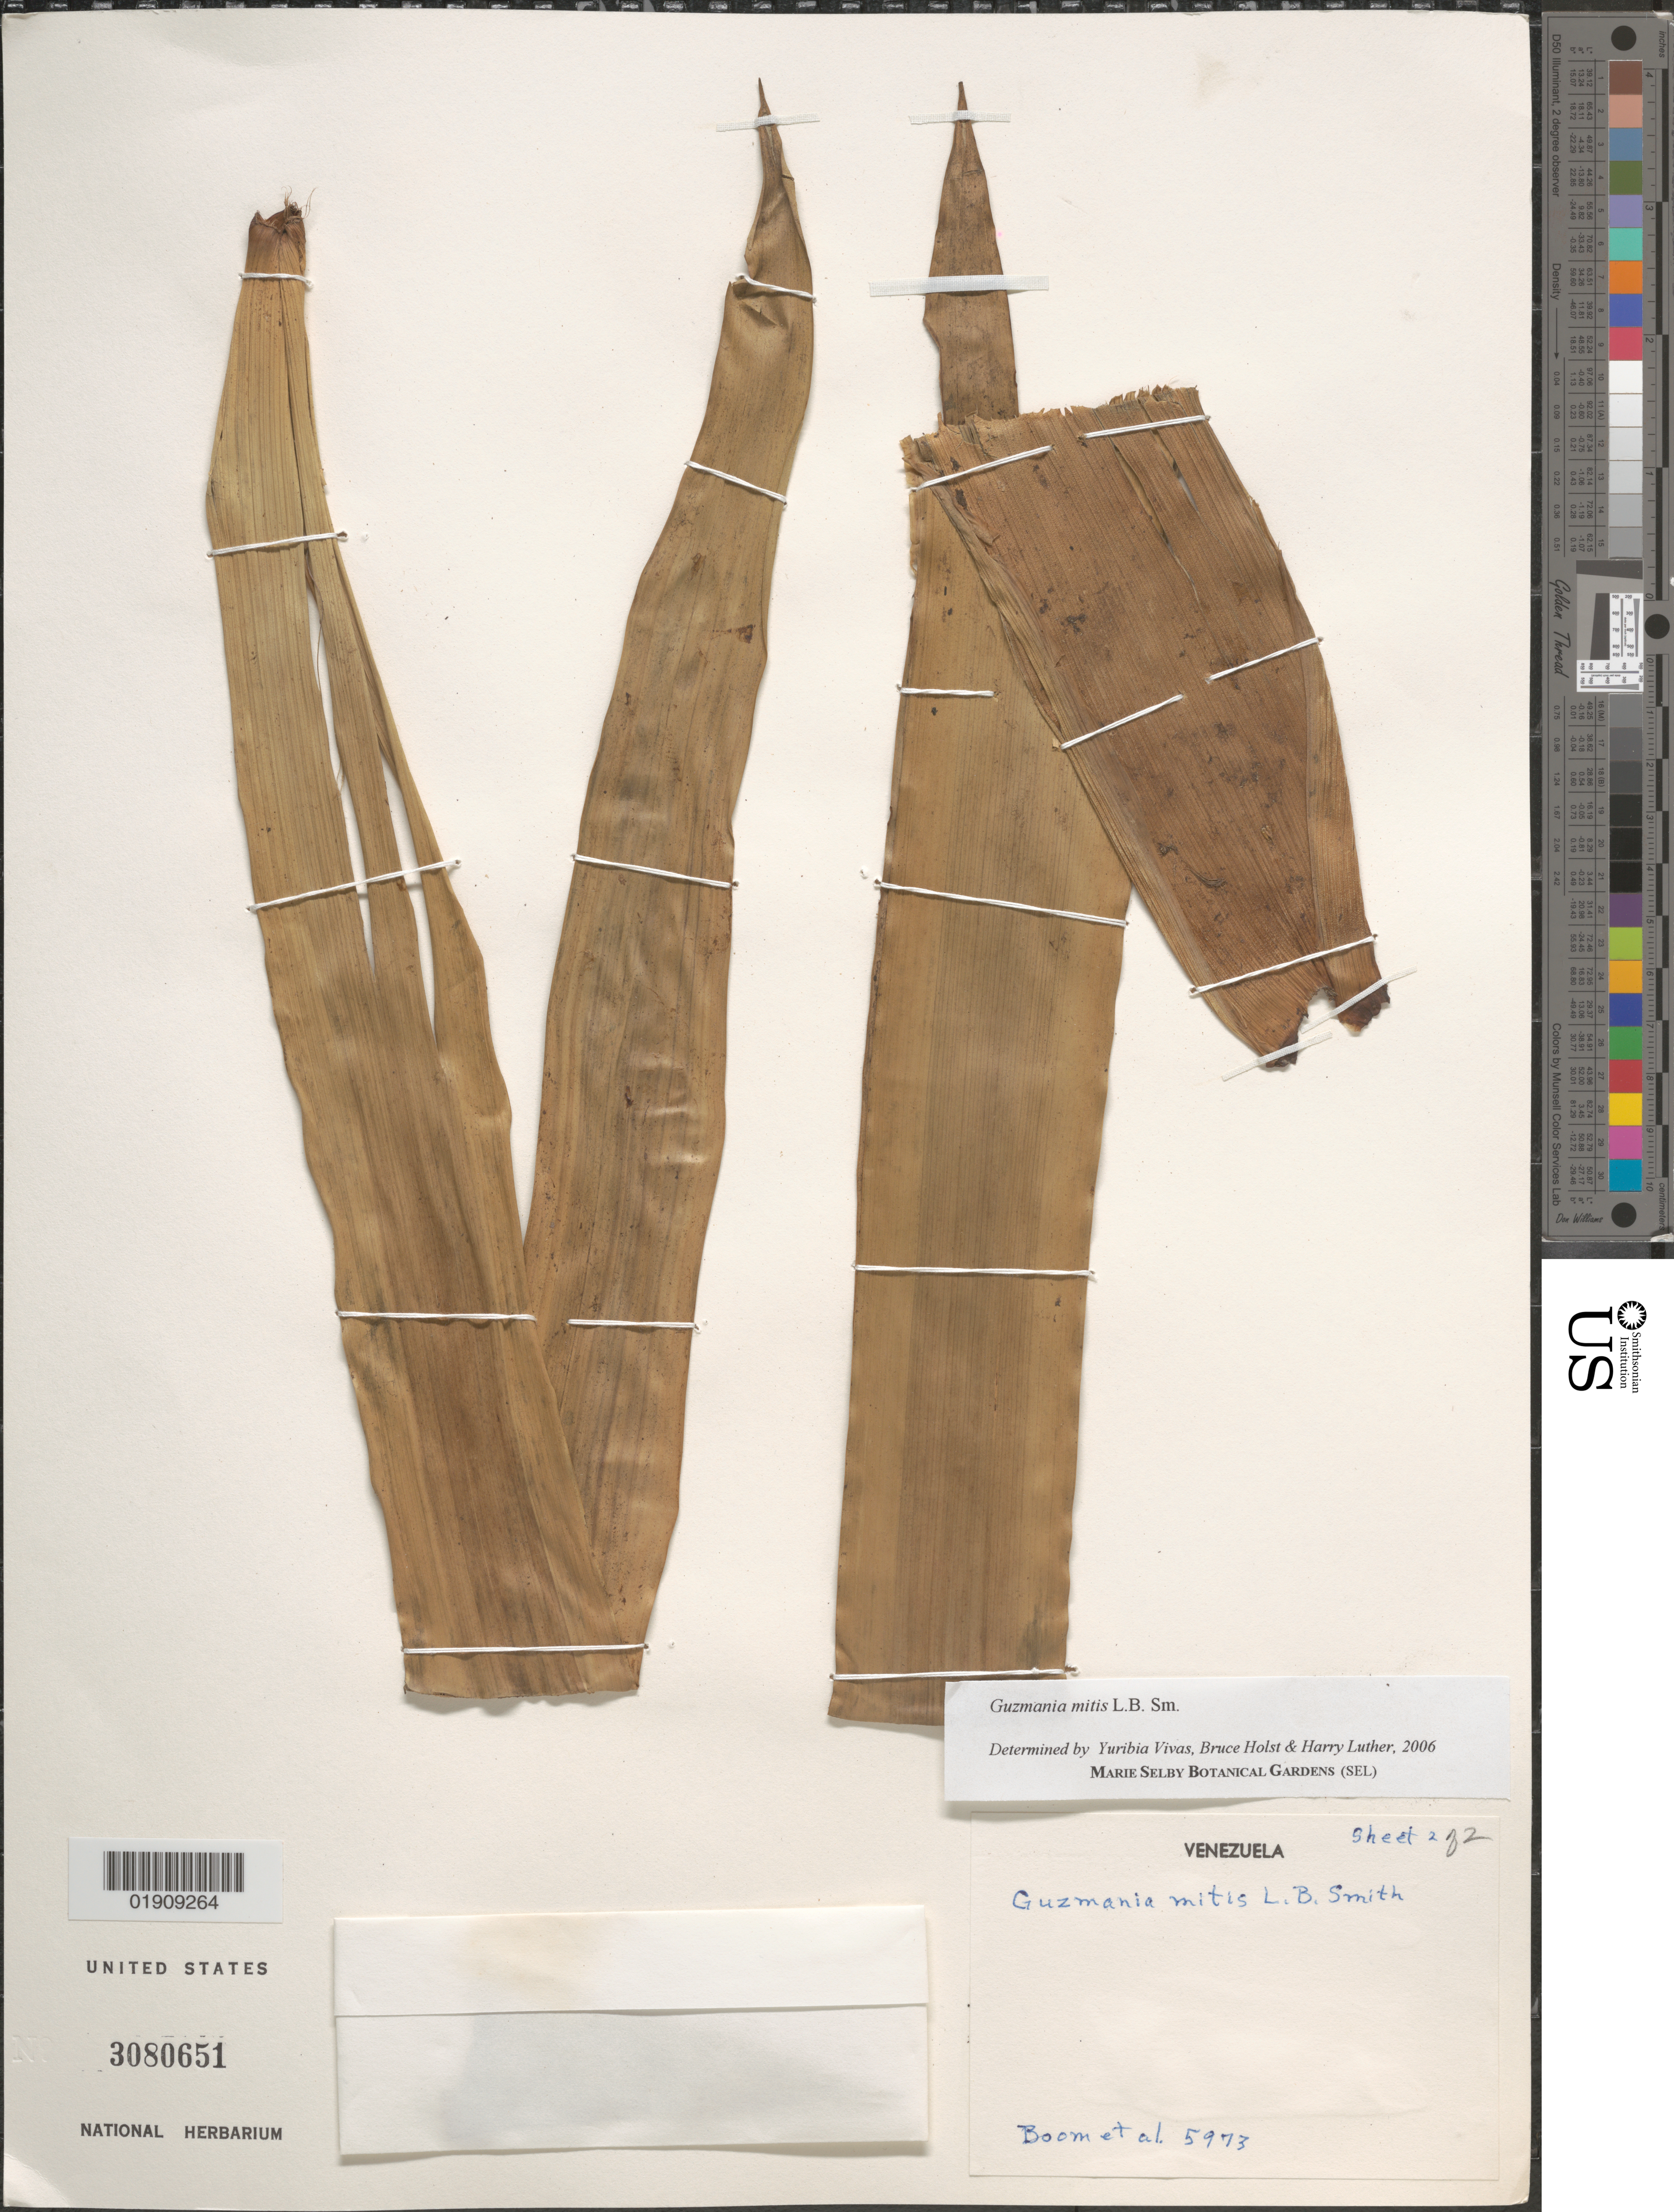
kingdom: Plantae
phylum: Tracheophyta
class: Liliopsida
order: Poales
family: Bromeliaceae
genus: Guzmania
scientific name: Guzmania mitis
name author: L.B. Sm.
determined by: Vivas, Yuribia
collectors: B. M. Boom, W. R. Buck & C. Brewer-Carias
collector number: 5973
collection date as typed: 26-Feb-85 to 27-Feb-85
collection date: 1985-02-26/1985-02-27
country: Venezuela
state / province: Amazonas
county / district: Río Negro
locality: Neblina Massif, Camp 12, Venezuelan-Brazilian frontier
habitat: Scrub forest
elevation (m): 1950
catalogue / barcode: US 3080651